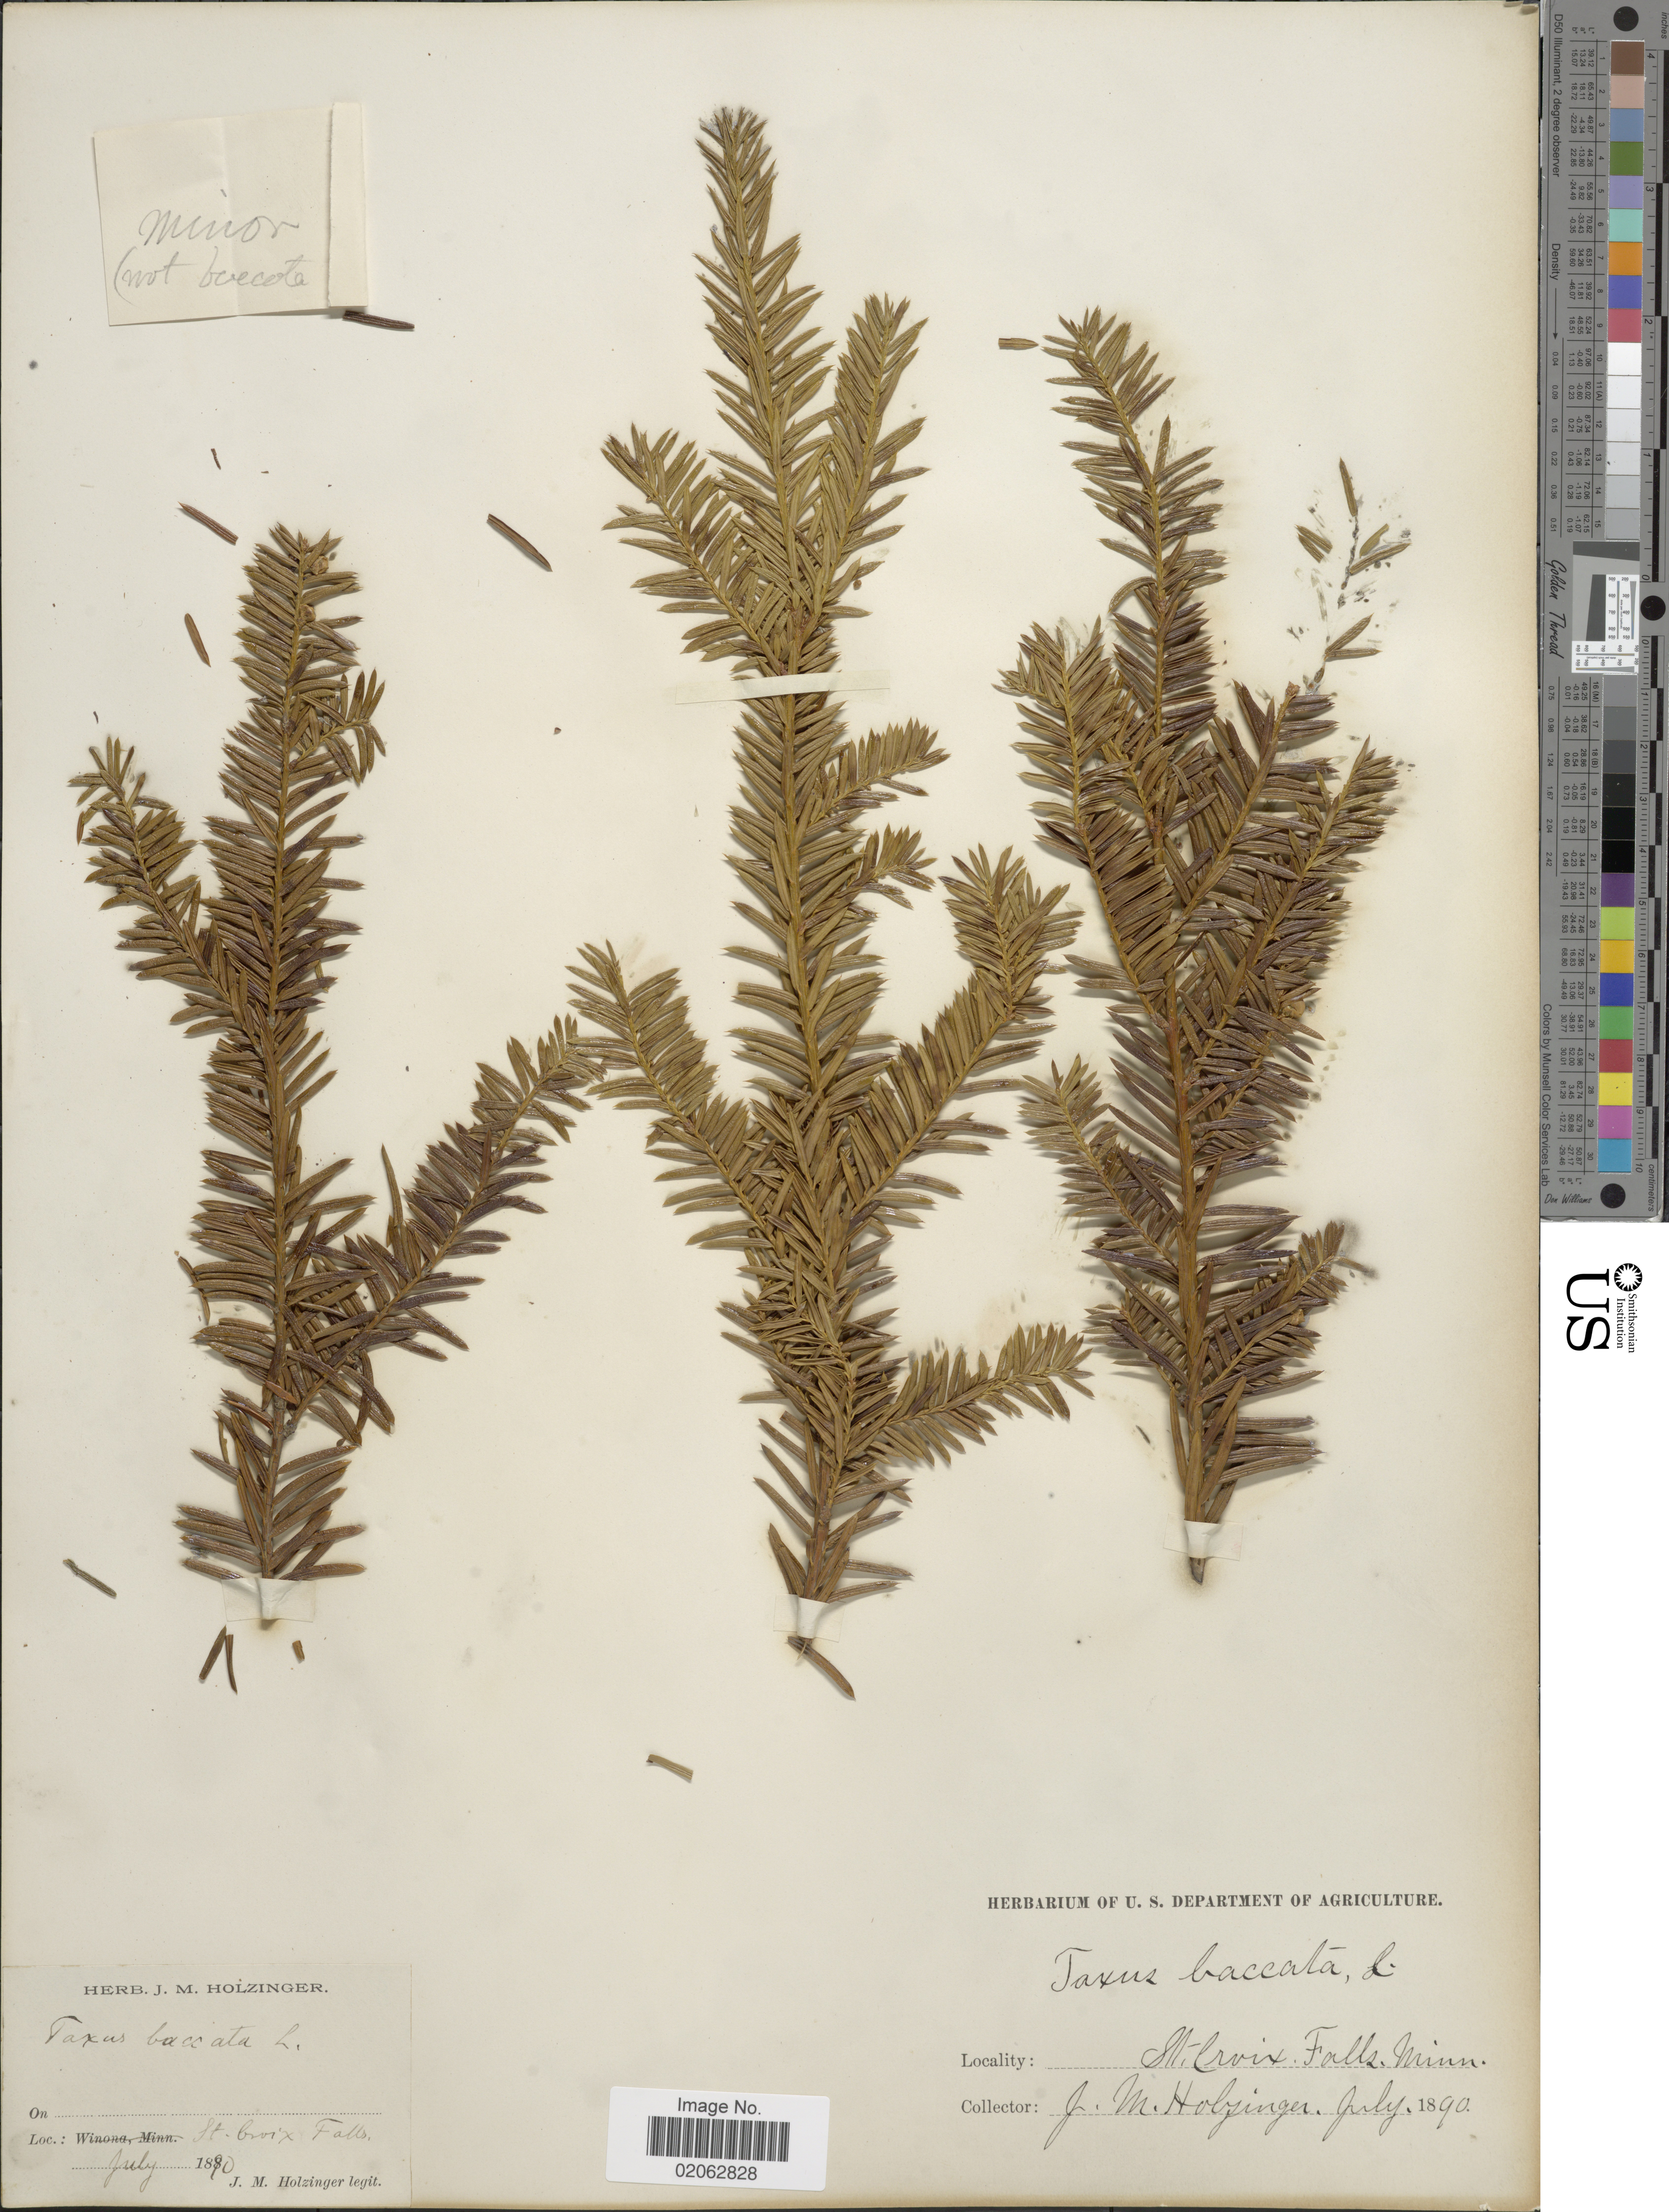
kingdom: Plantae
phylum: Tracheophyta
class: Pinopsida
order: Pinales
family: Taxaceae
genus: Taxus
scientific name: Taxus canadensis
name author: Marshall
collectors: J. M. Holzinger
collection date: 1890-07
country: United States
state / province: Wisconsin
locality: St. Croix Falls.